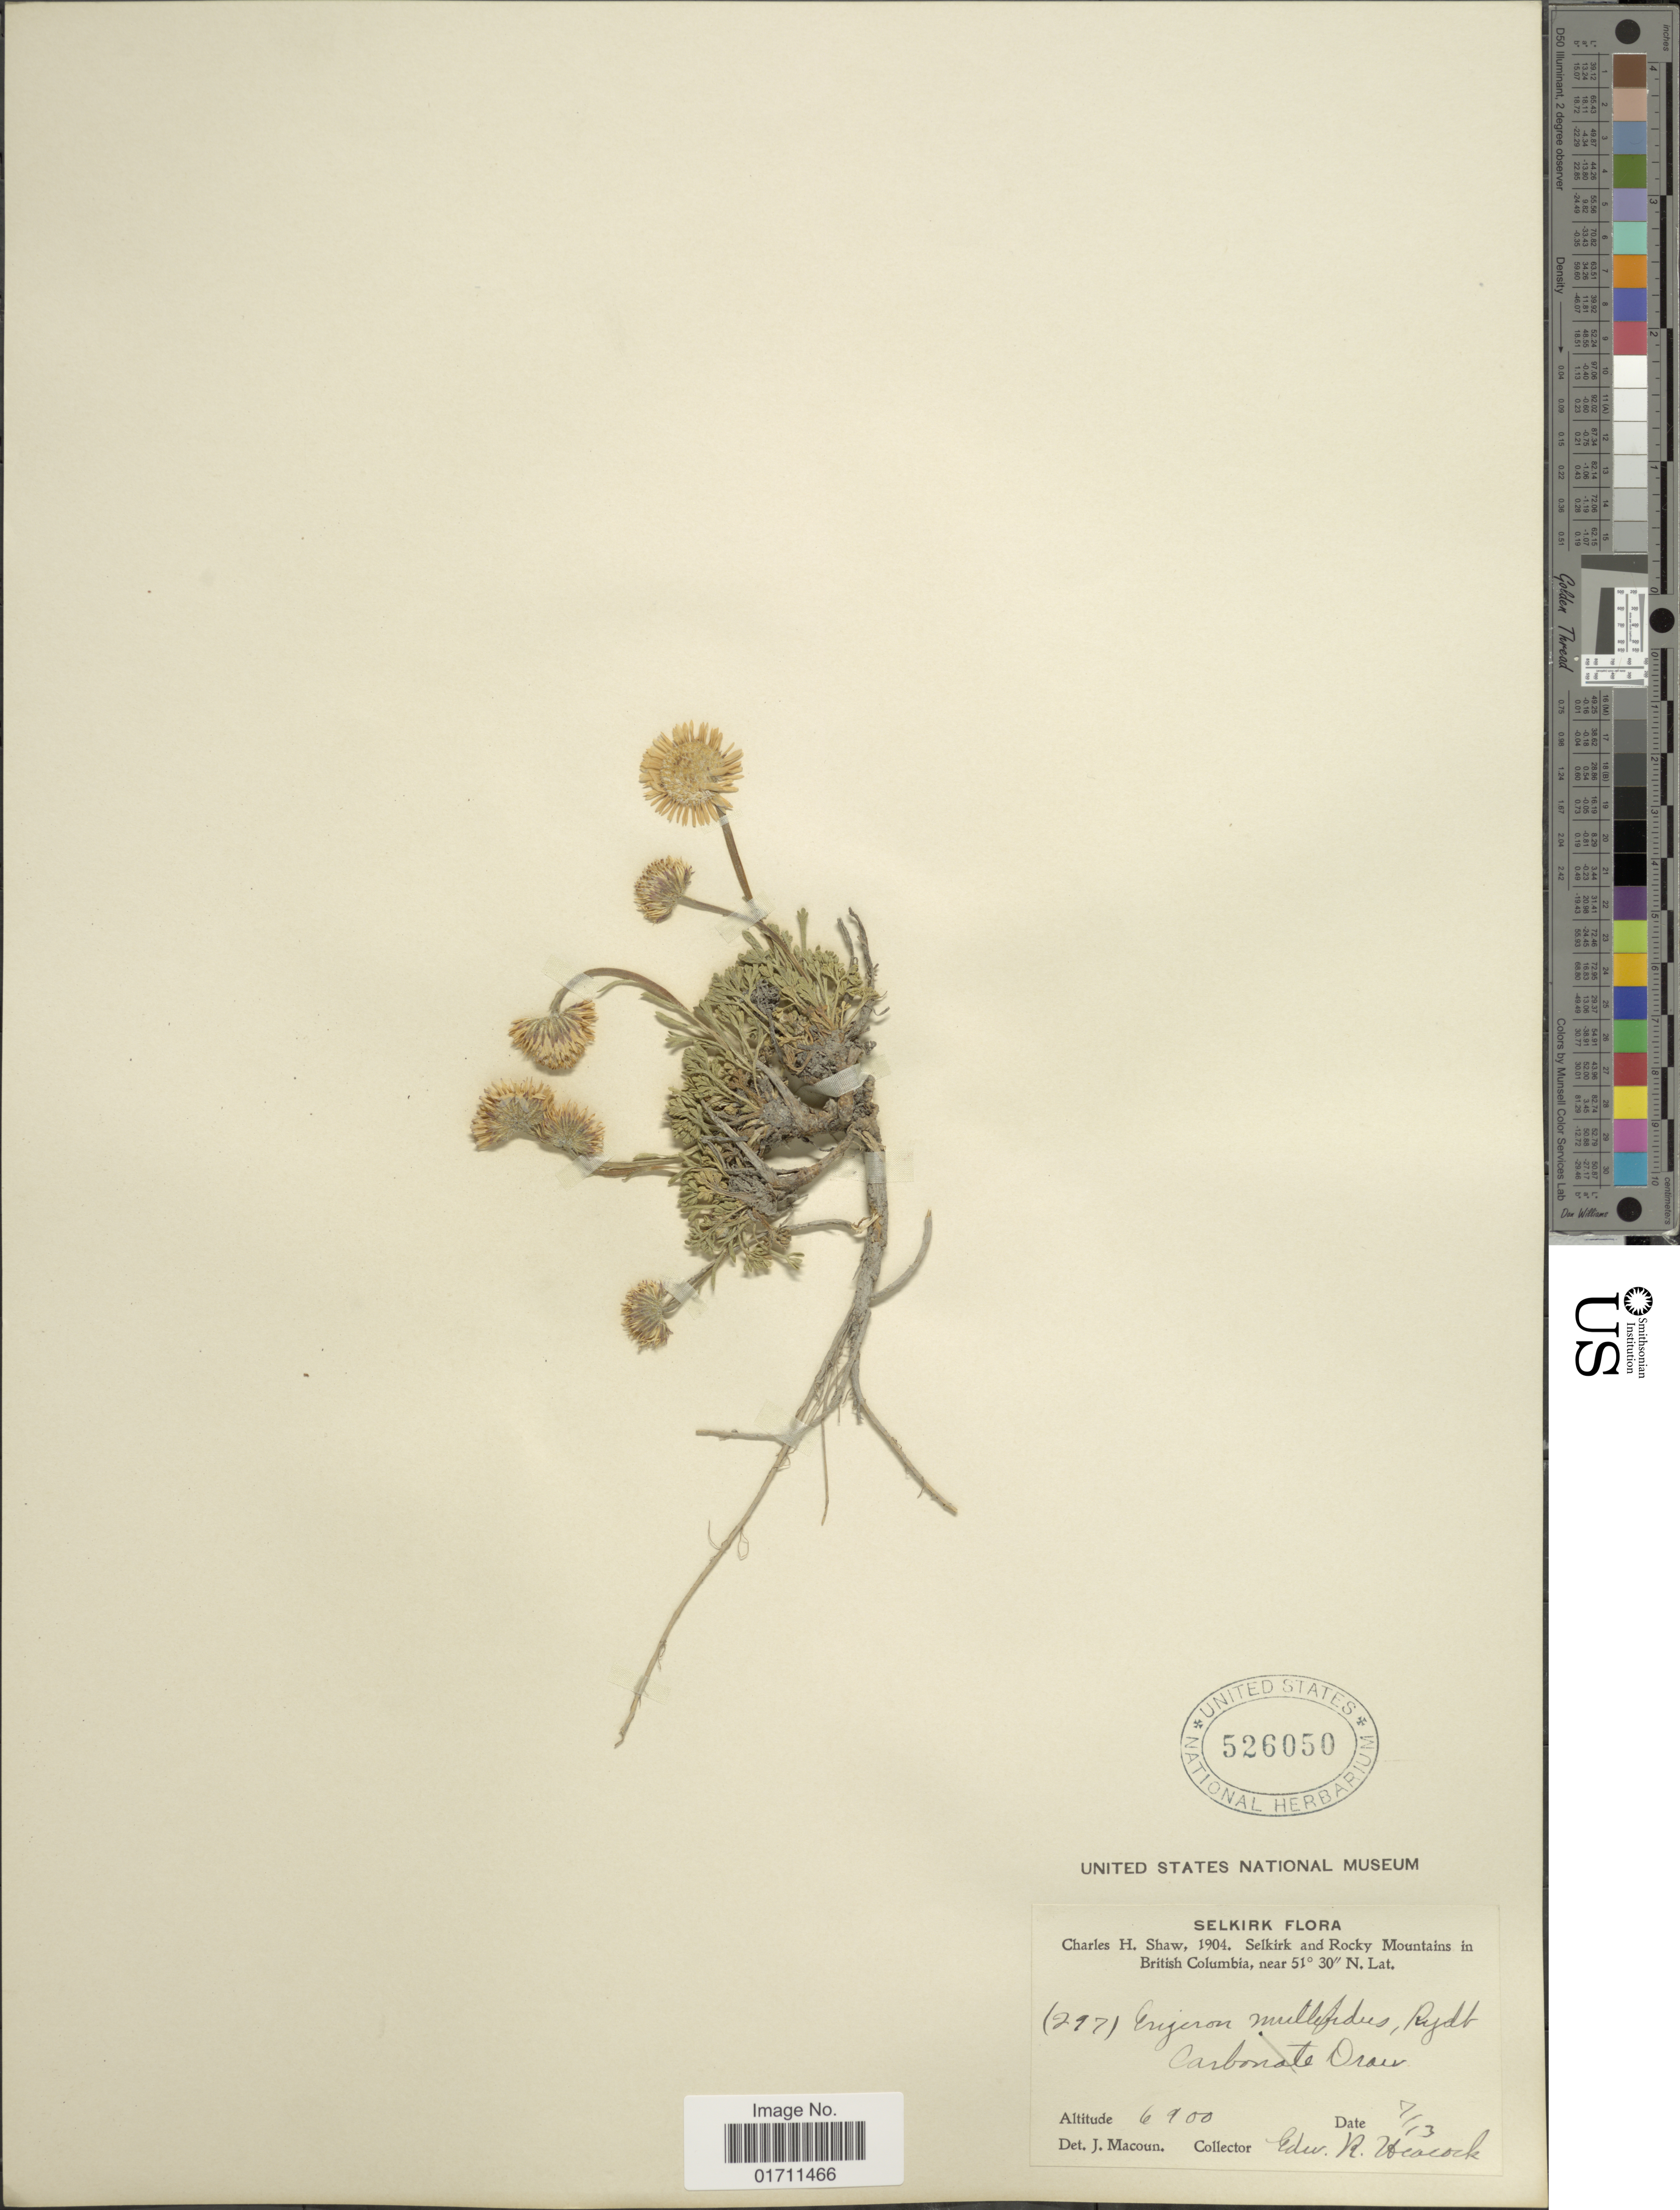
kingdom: Plantae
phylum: Tracheophyta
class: Magnoliopsida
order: Asterales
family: Asteraceae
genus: Erigeron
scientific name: Erigeron compositus var. multifidus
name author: (Rydb.) J.F. Macbr. & Payson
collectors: E. Heacock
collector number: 297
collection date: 1904-07-13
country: Canada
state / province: British Columbia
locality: Selkirk and Rocky Mountains in British Columbia, Carbonate Draw.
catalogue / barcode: US 526050